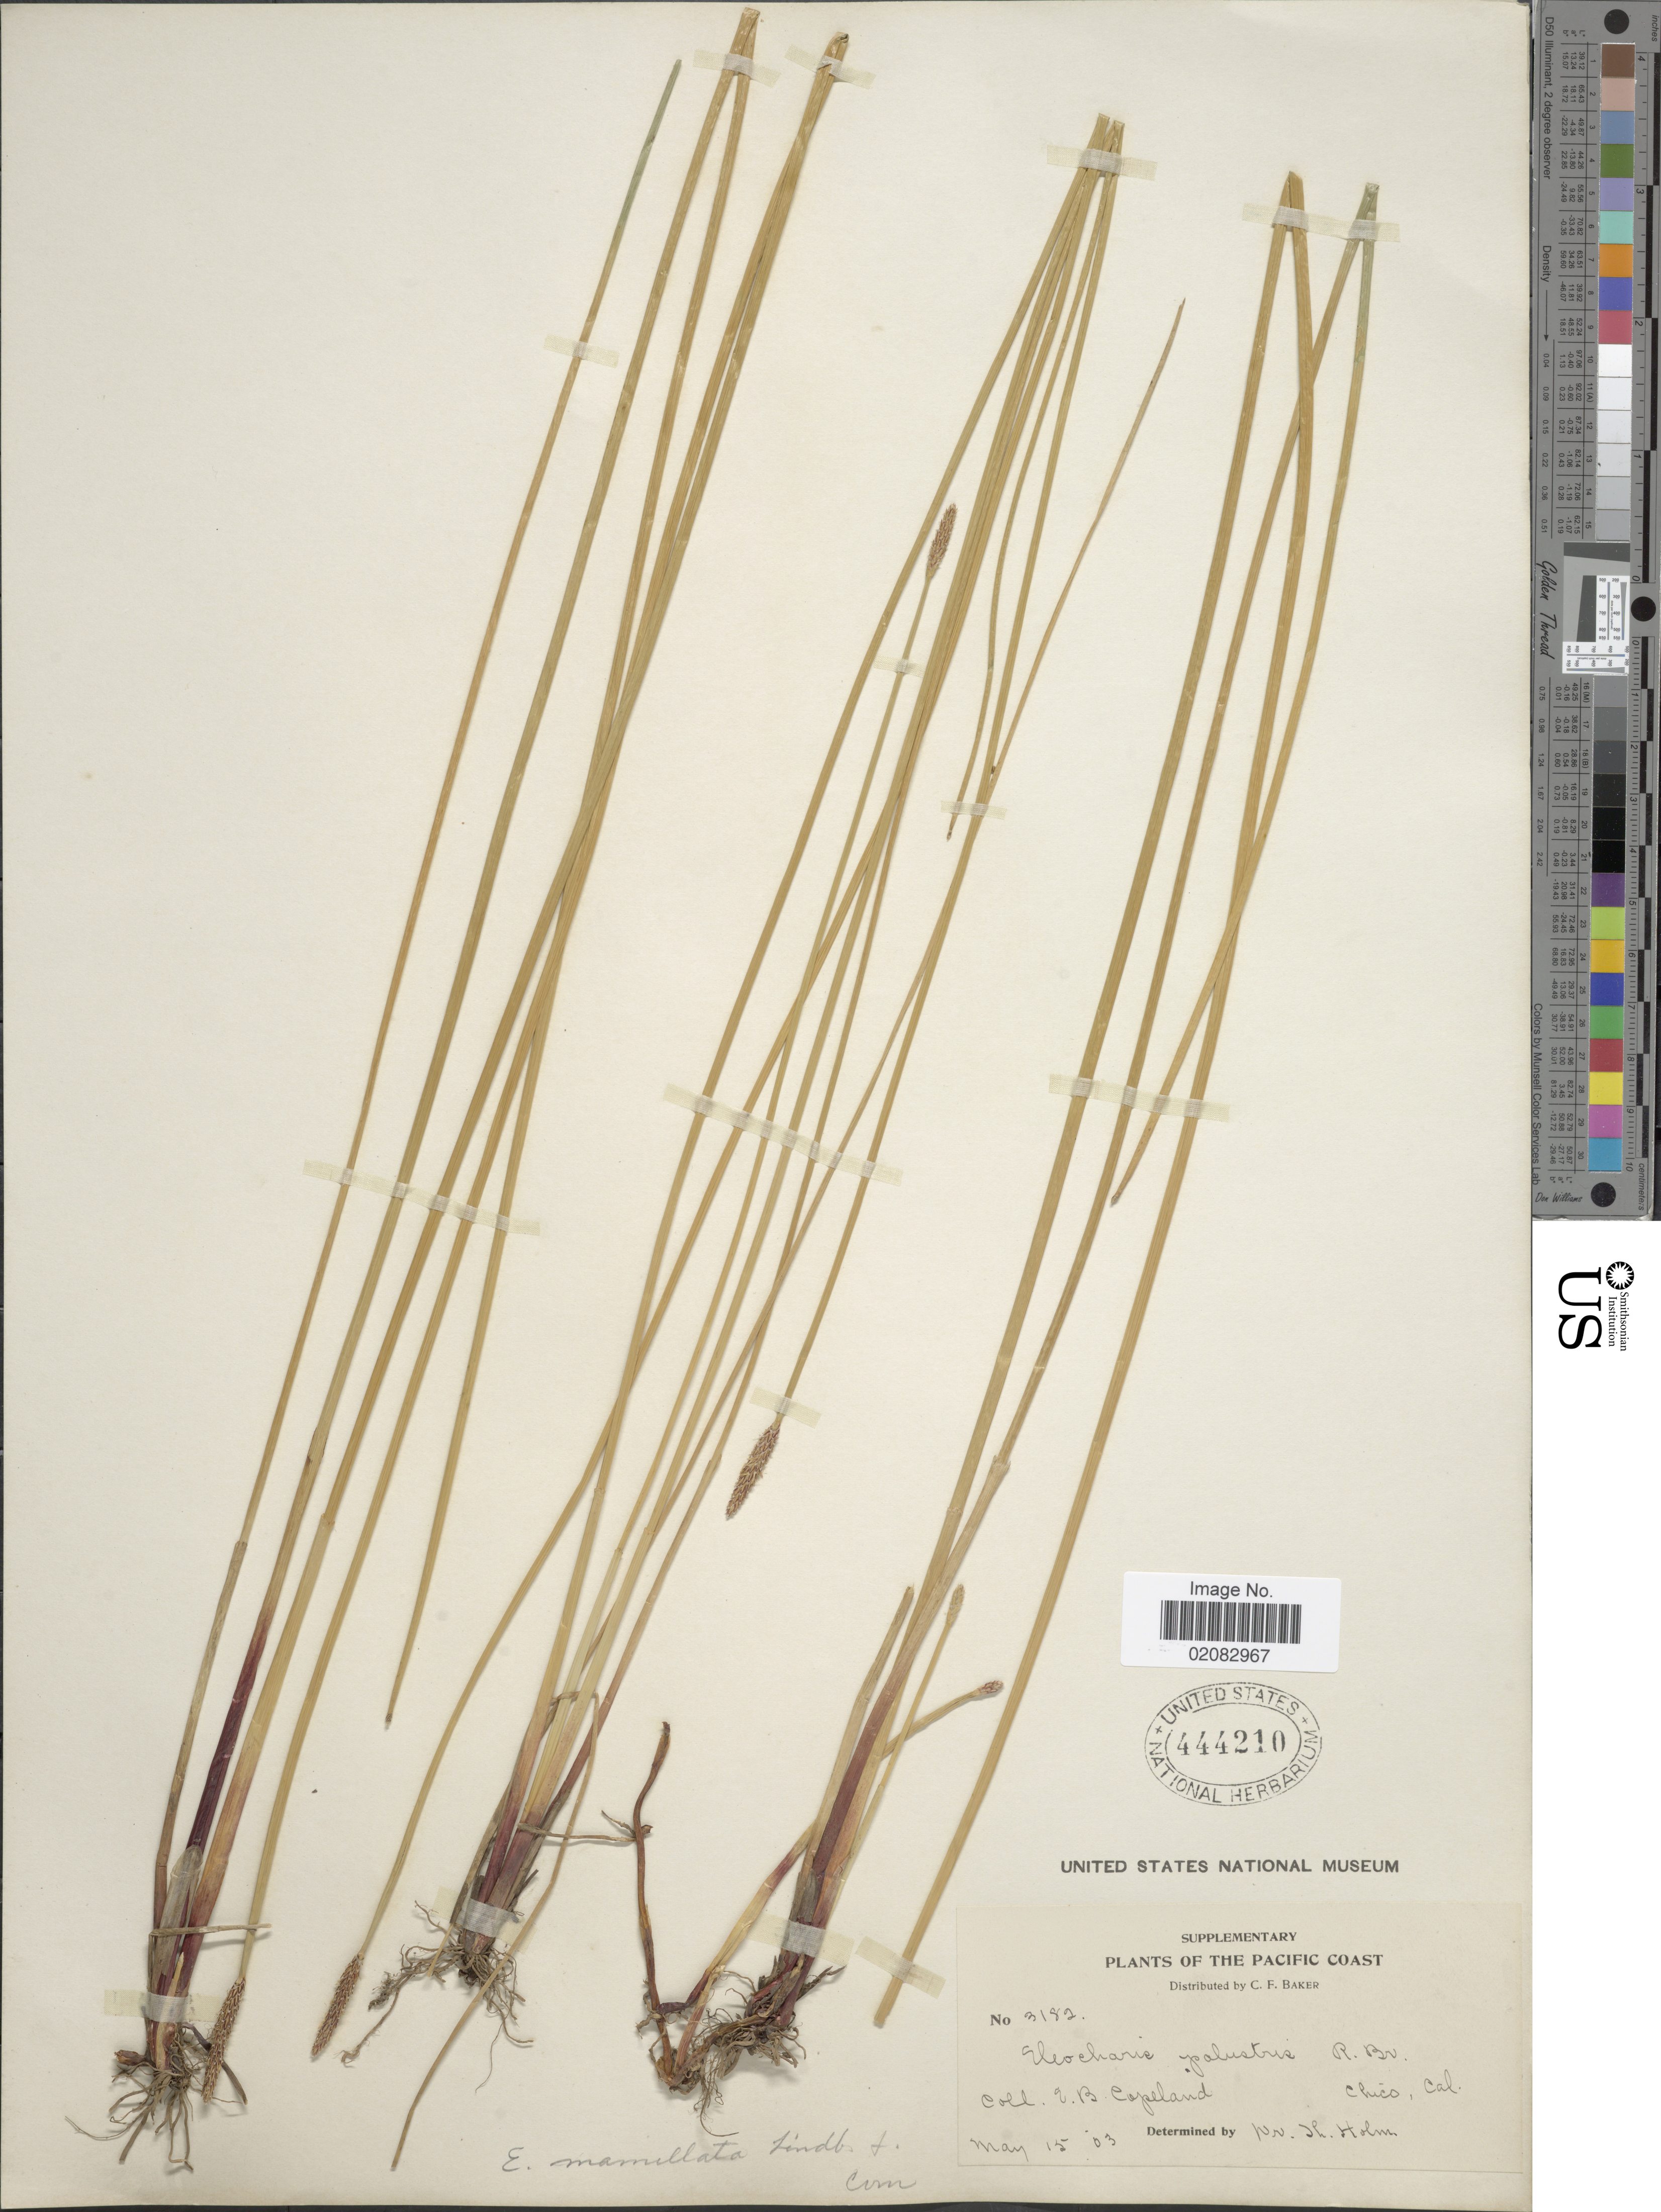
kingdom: Plantae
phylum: Tracheophyta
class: Liliopsida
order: Poales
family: Cyperaceae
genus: Eleocharis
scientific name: Eleocharis macrostachya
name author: Britton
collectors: E. B. Copeland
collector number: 3182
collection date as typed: Transcribed d/m/y: 15/5/3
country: United States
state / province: California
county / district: Butte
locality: The Pacific Coast, Chico, Cal.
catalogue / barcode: US 444210